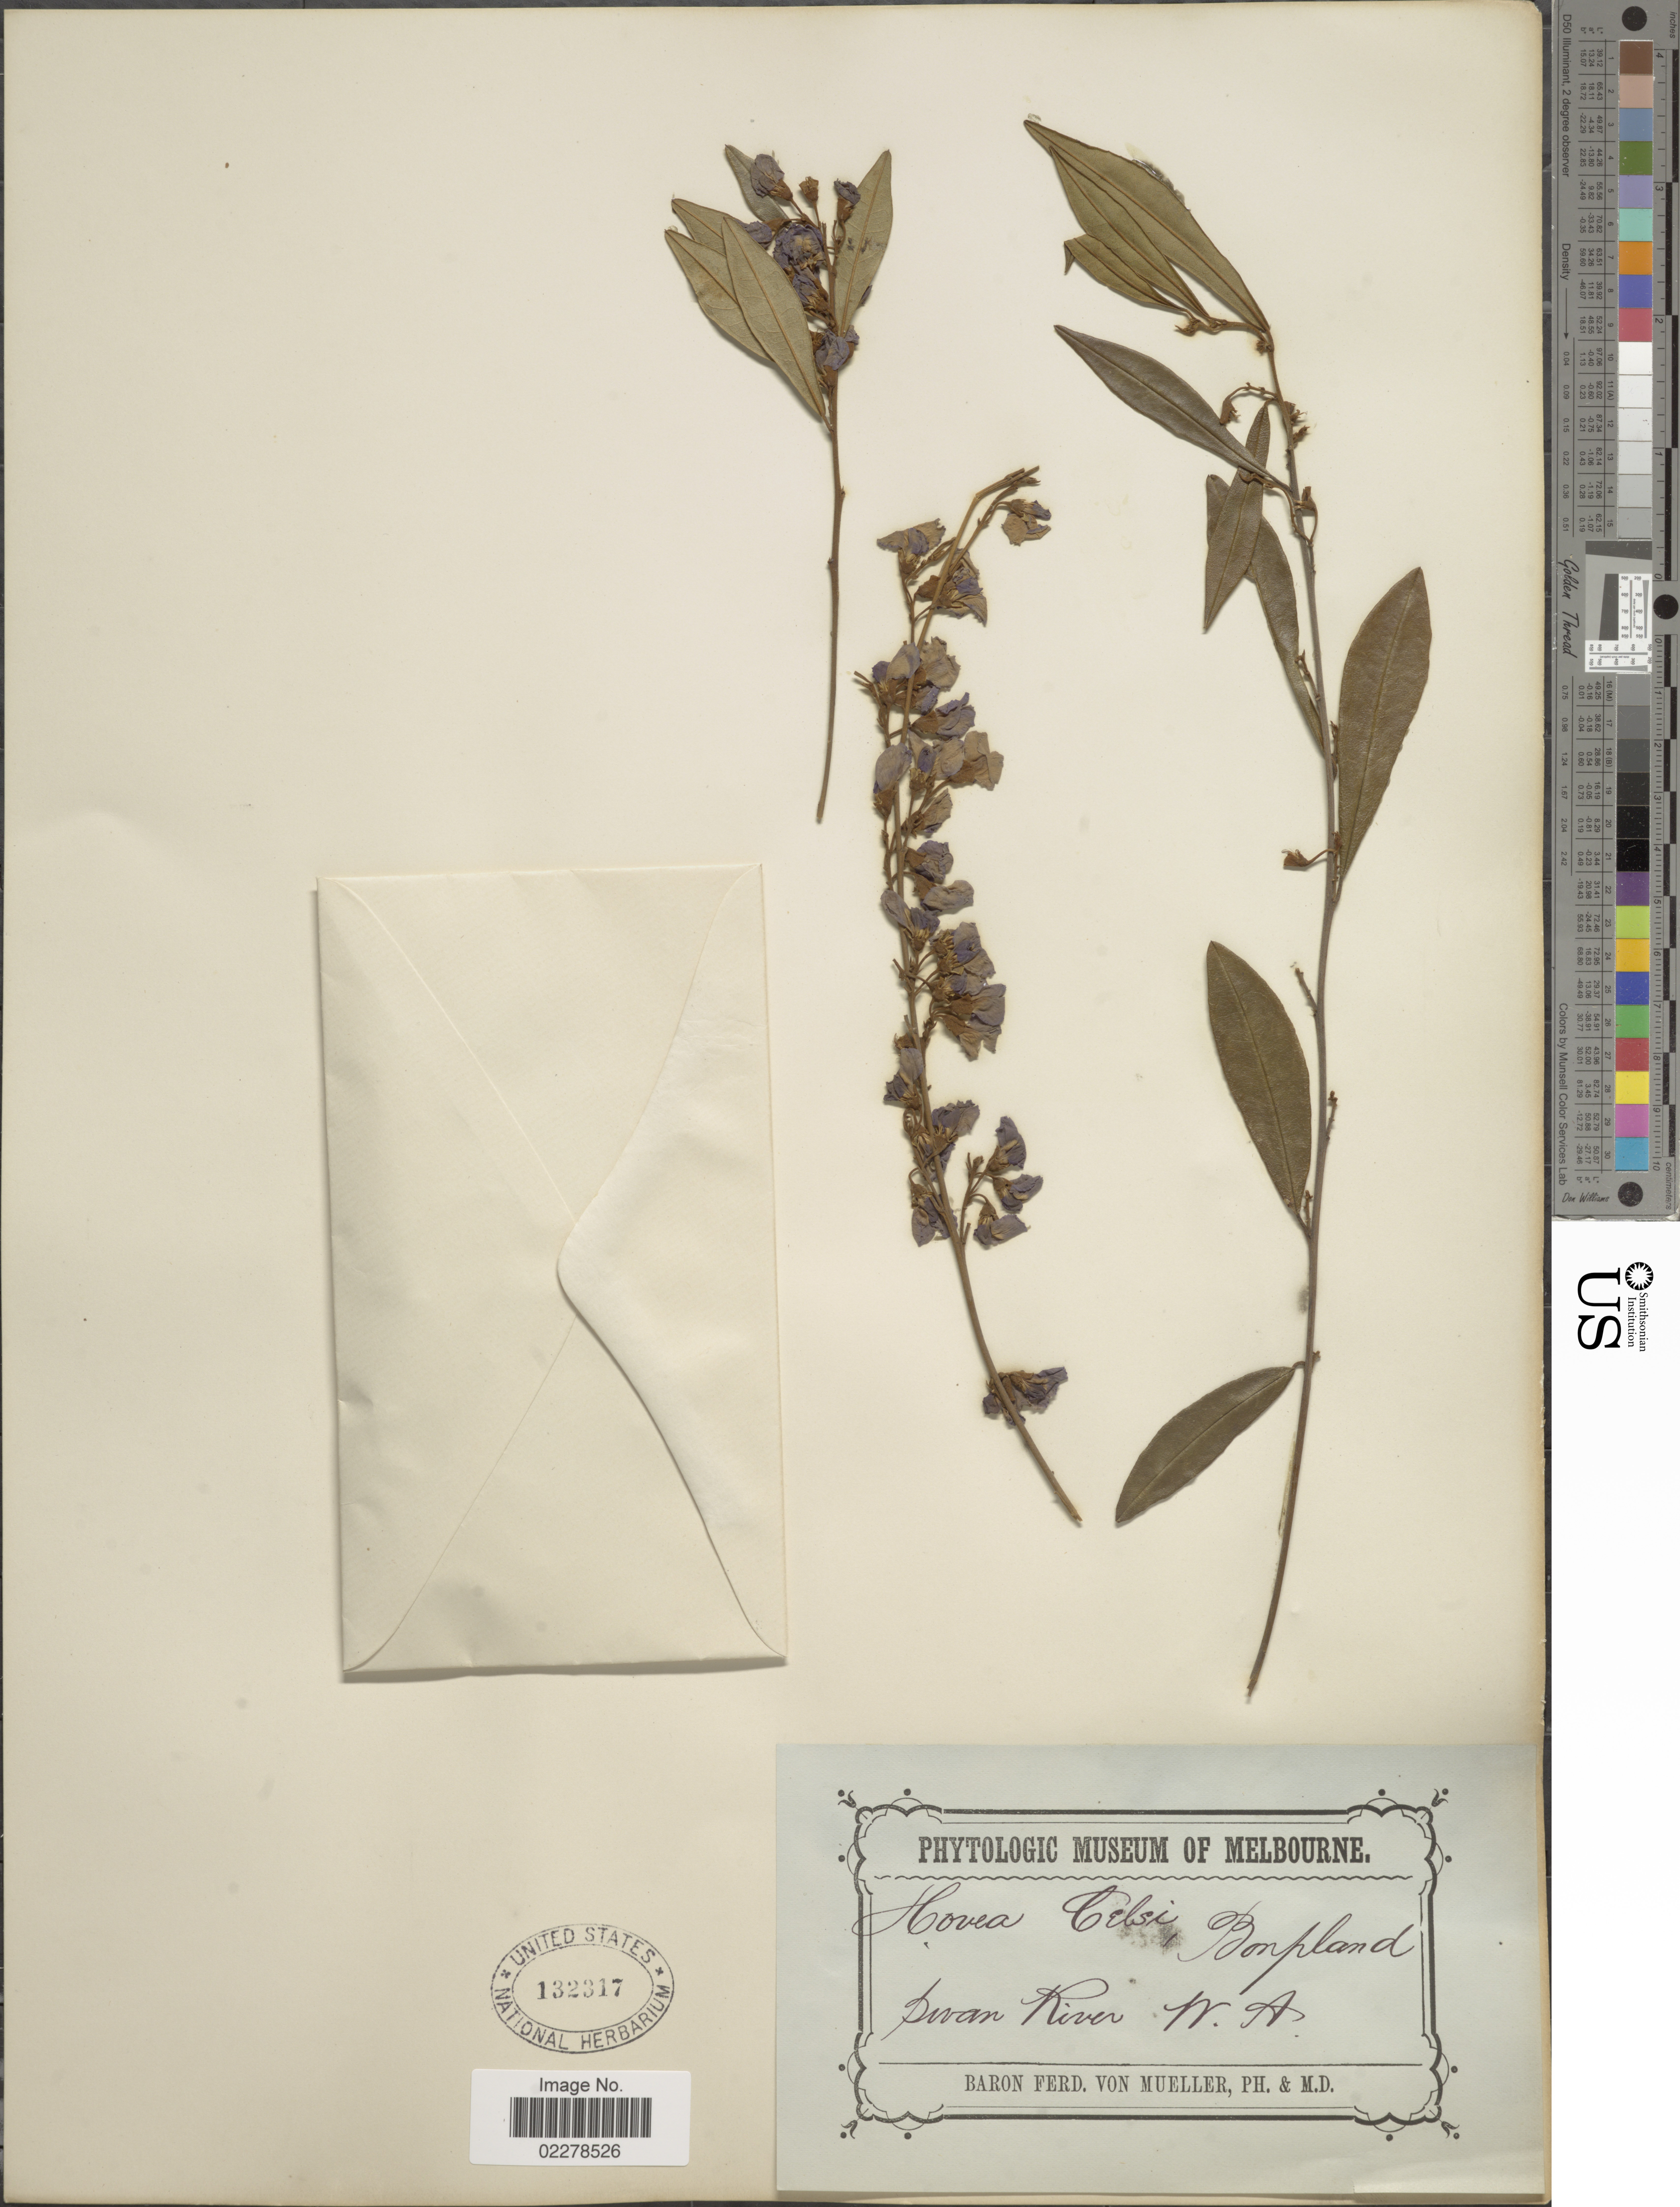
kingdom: Plantae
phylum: Tracheophyta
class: Magnoliopsida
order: Fabales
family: Fabaceae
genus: Hovea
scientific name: Hovea celsi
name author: Bonpl.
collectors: F. von Mueller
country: Australia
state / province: Western Australia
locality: Swan River. W.A.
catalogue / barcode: US 132317